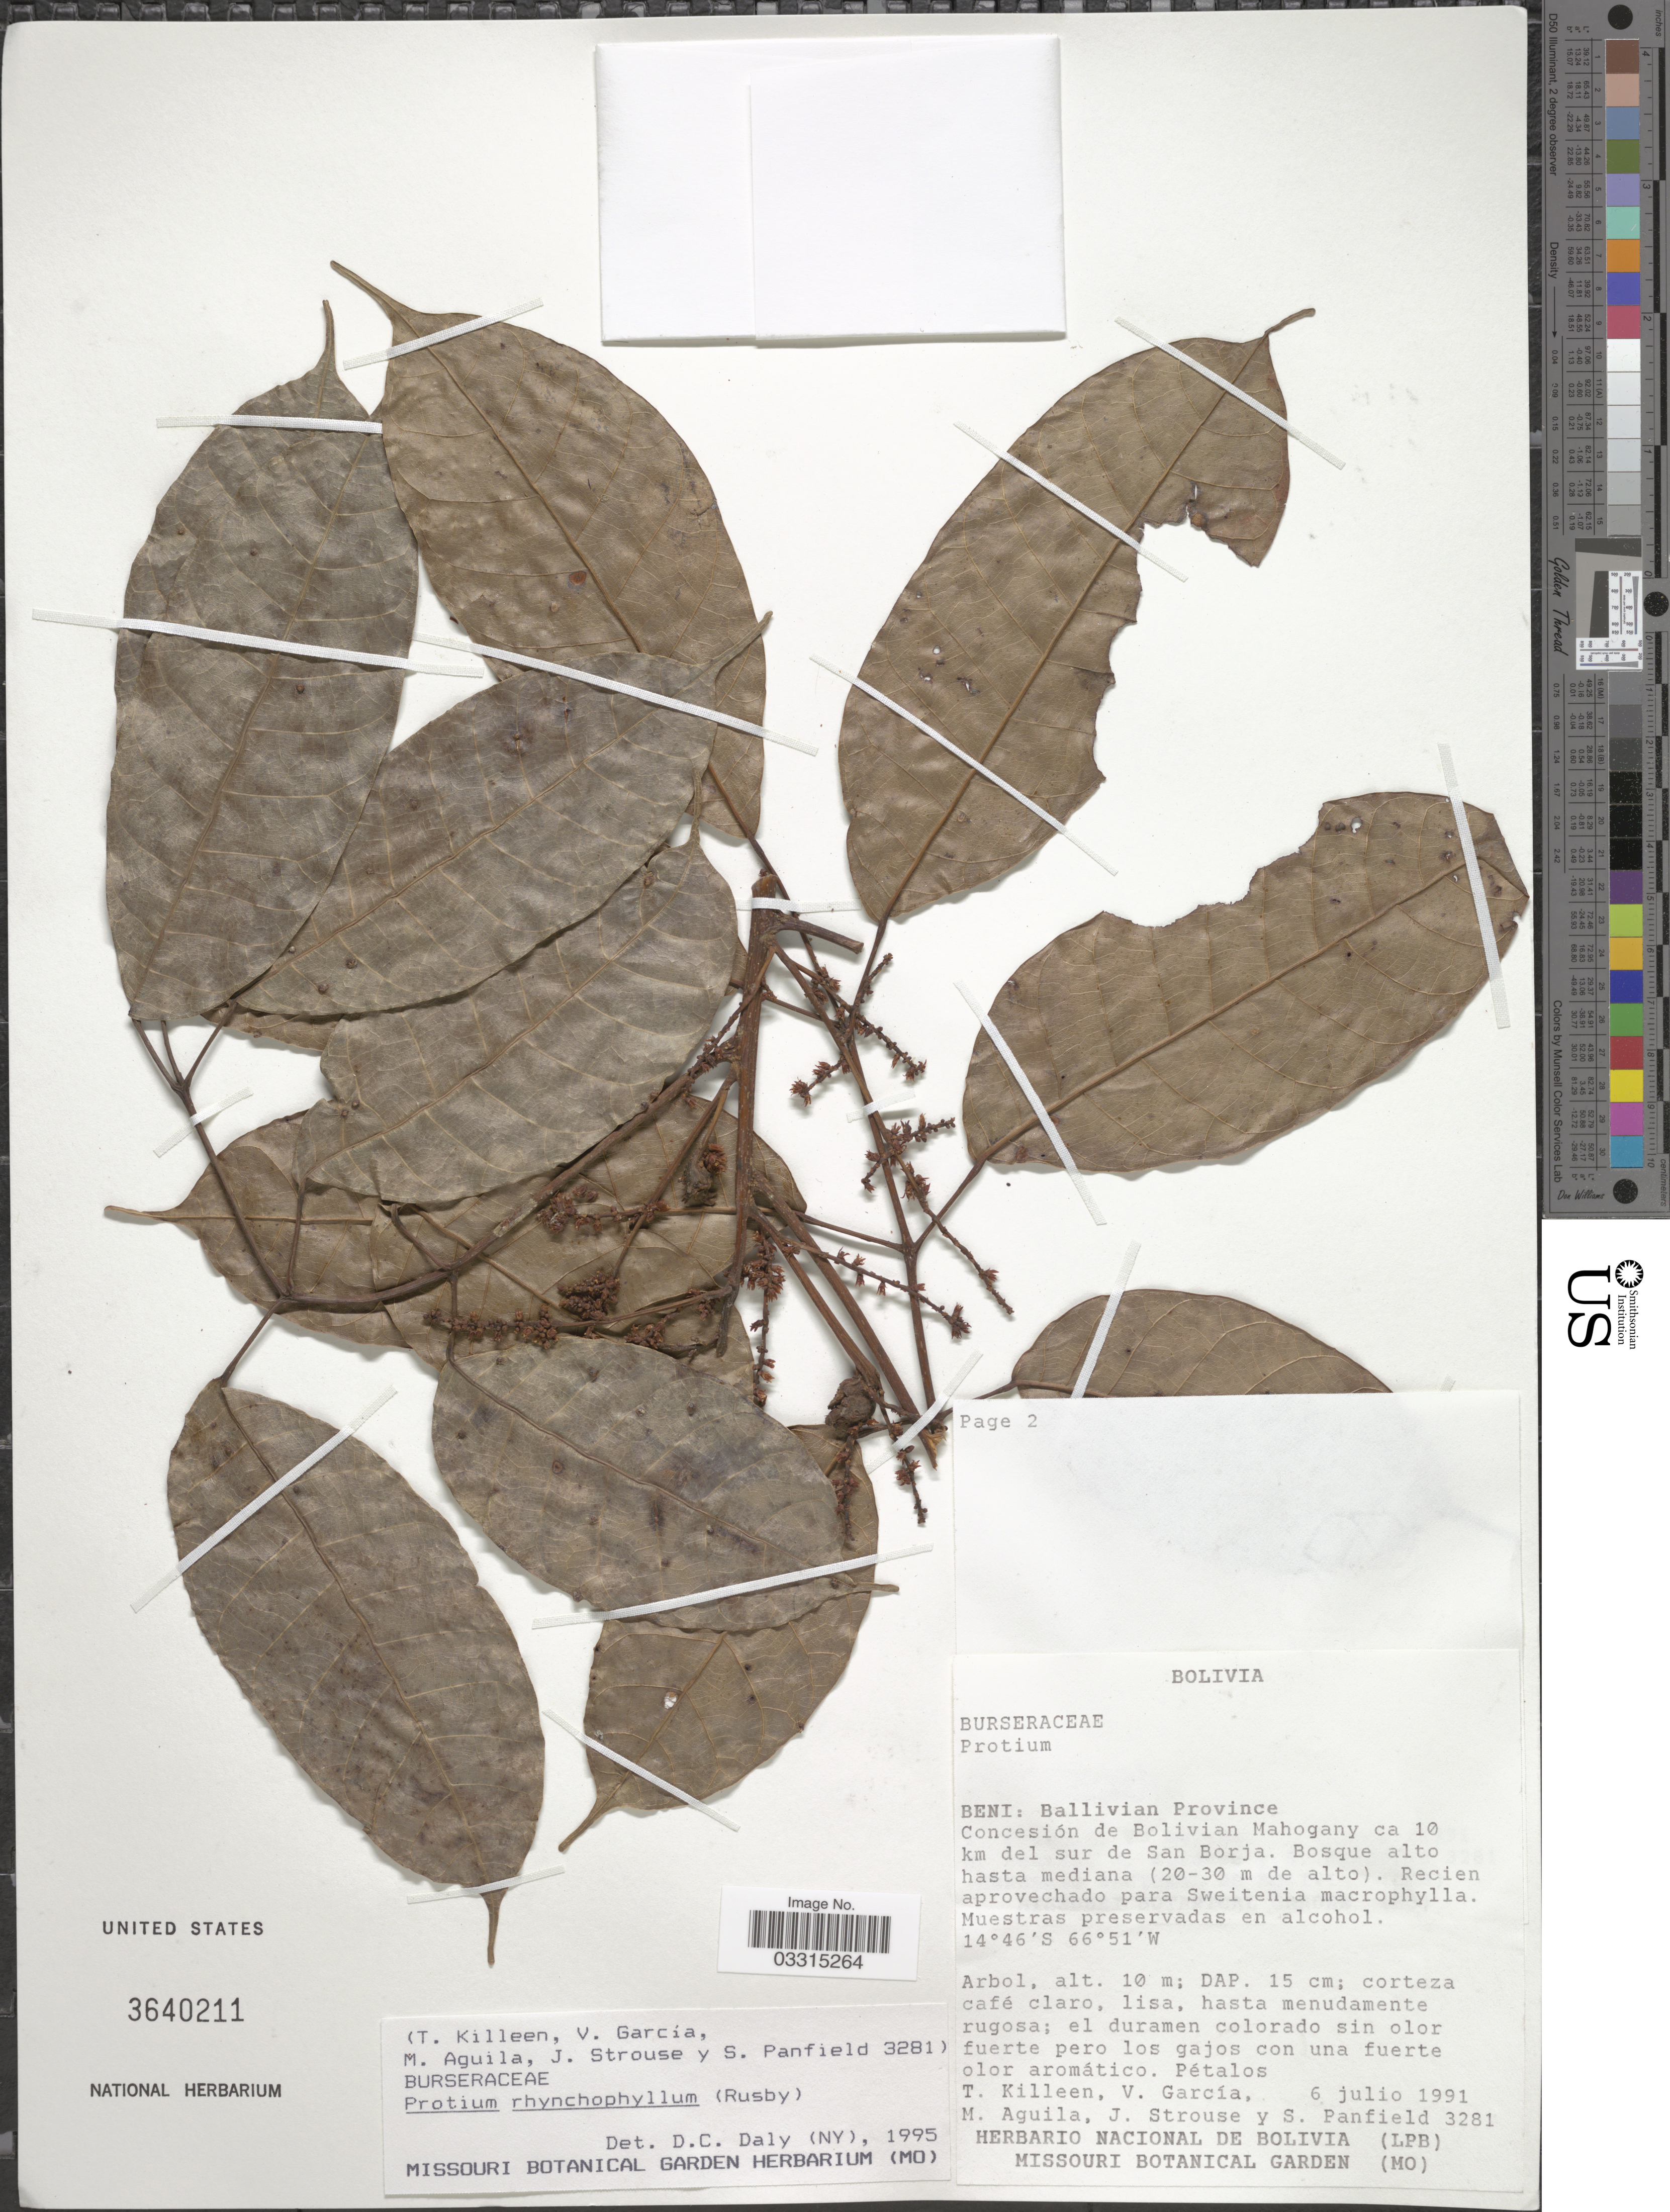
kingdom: Plantae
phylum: Tracheophyta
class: Magnoliopsida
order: Sapindales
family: Burseraceae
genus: Protium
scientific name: Protium rhynchophyllum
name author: (Rusby) ined.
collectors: T. J. Killeen, V. Garcia, M. Aguila, J. Strouse & S. Panfield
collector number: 3281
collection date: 1991-07-06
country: Bolivia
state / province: Beni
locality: Ballivian Province. Concesión de Bolivian Mahogany ca 10 km del sur de San Borja. Bosque alto hasta mediana.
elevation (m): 20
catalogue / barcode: US 3640211